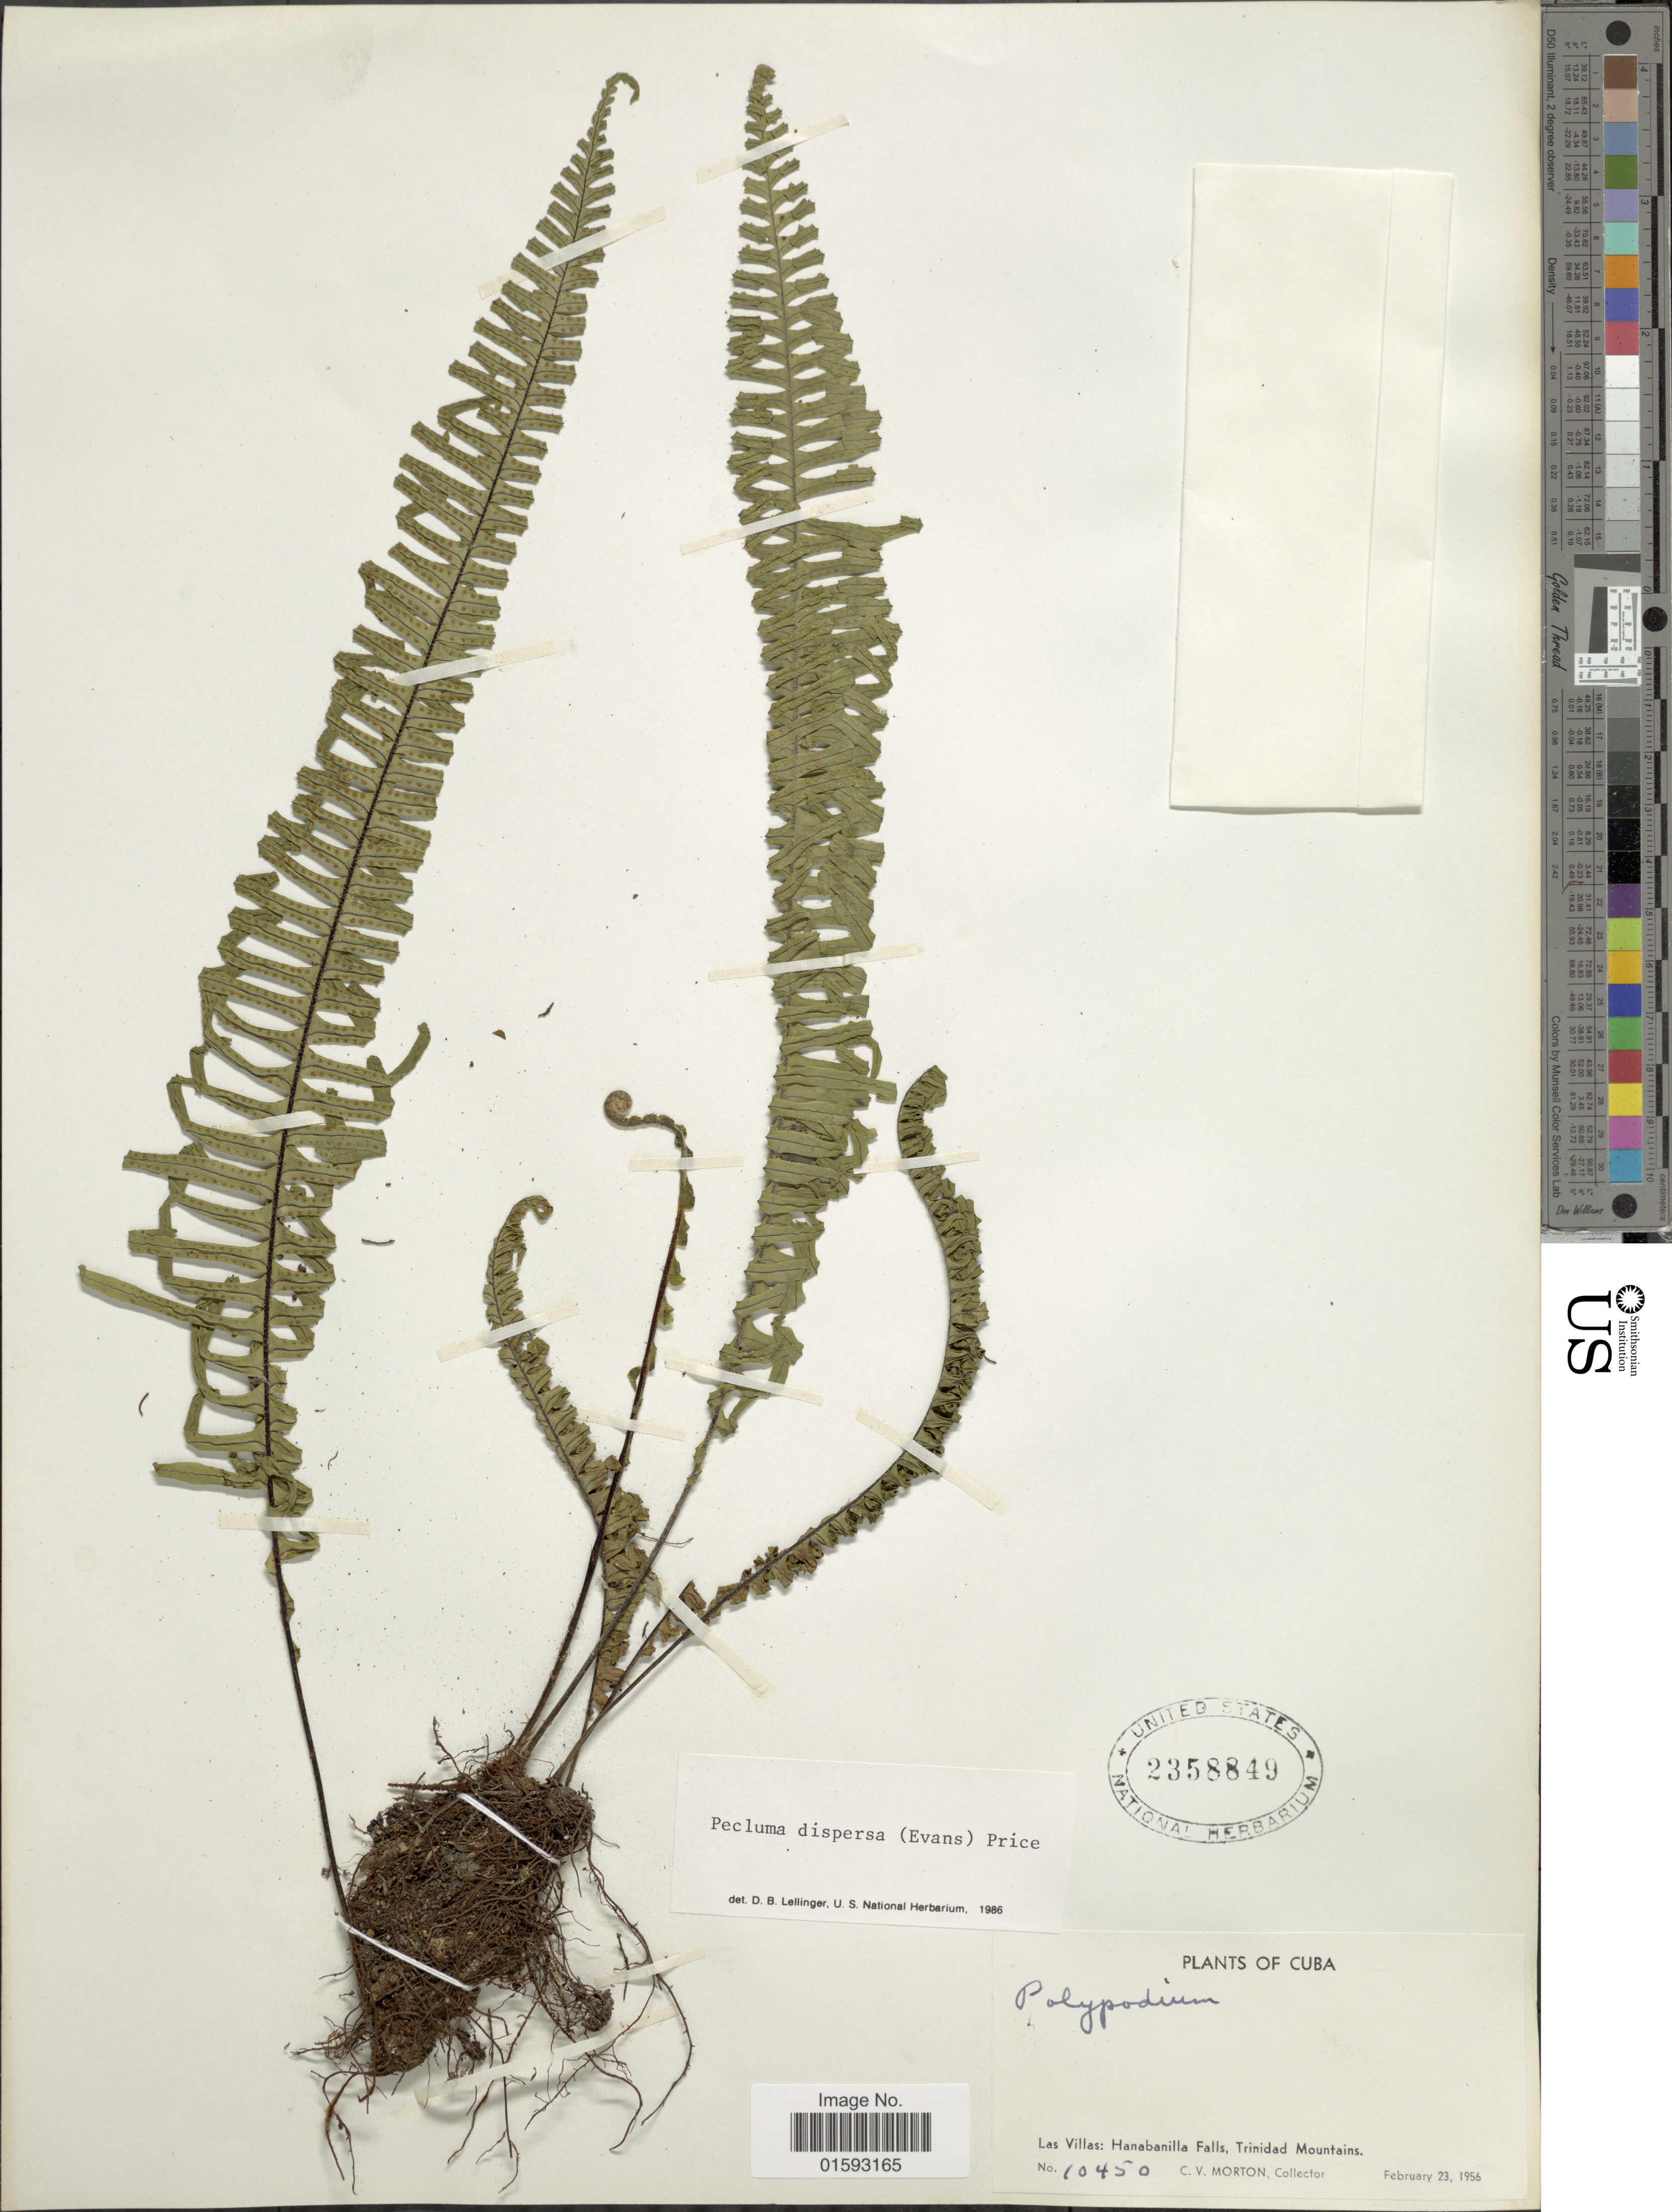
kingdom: Plantae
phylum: Tracheophyta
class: Polypodiopsida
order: Polypodiales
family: Polypodiaceae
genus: Pecluma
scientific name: Pecluma dispersa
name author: (A.M. Evans) M.G. Price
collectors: C. V. Morton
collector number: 10450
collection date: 1956-02-23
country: Cuba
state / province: Las Villas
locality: Hanabanilla Falls, Trinidad Mountains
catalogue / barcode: US 2358849